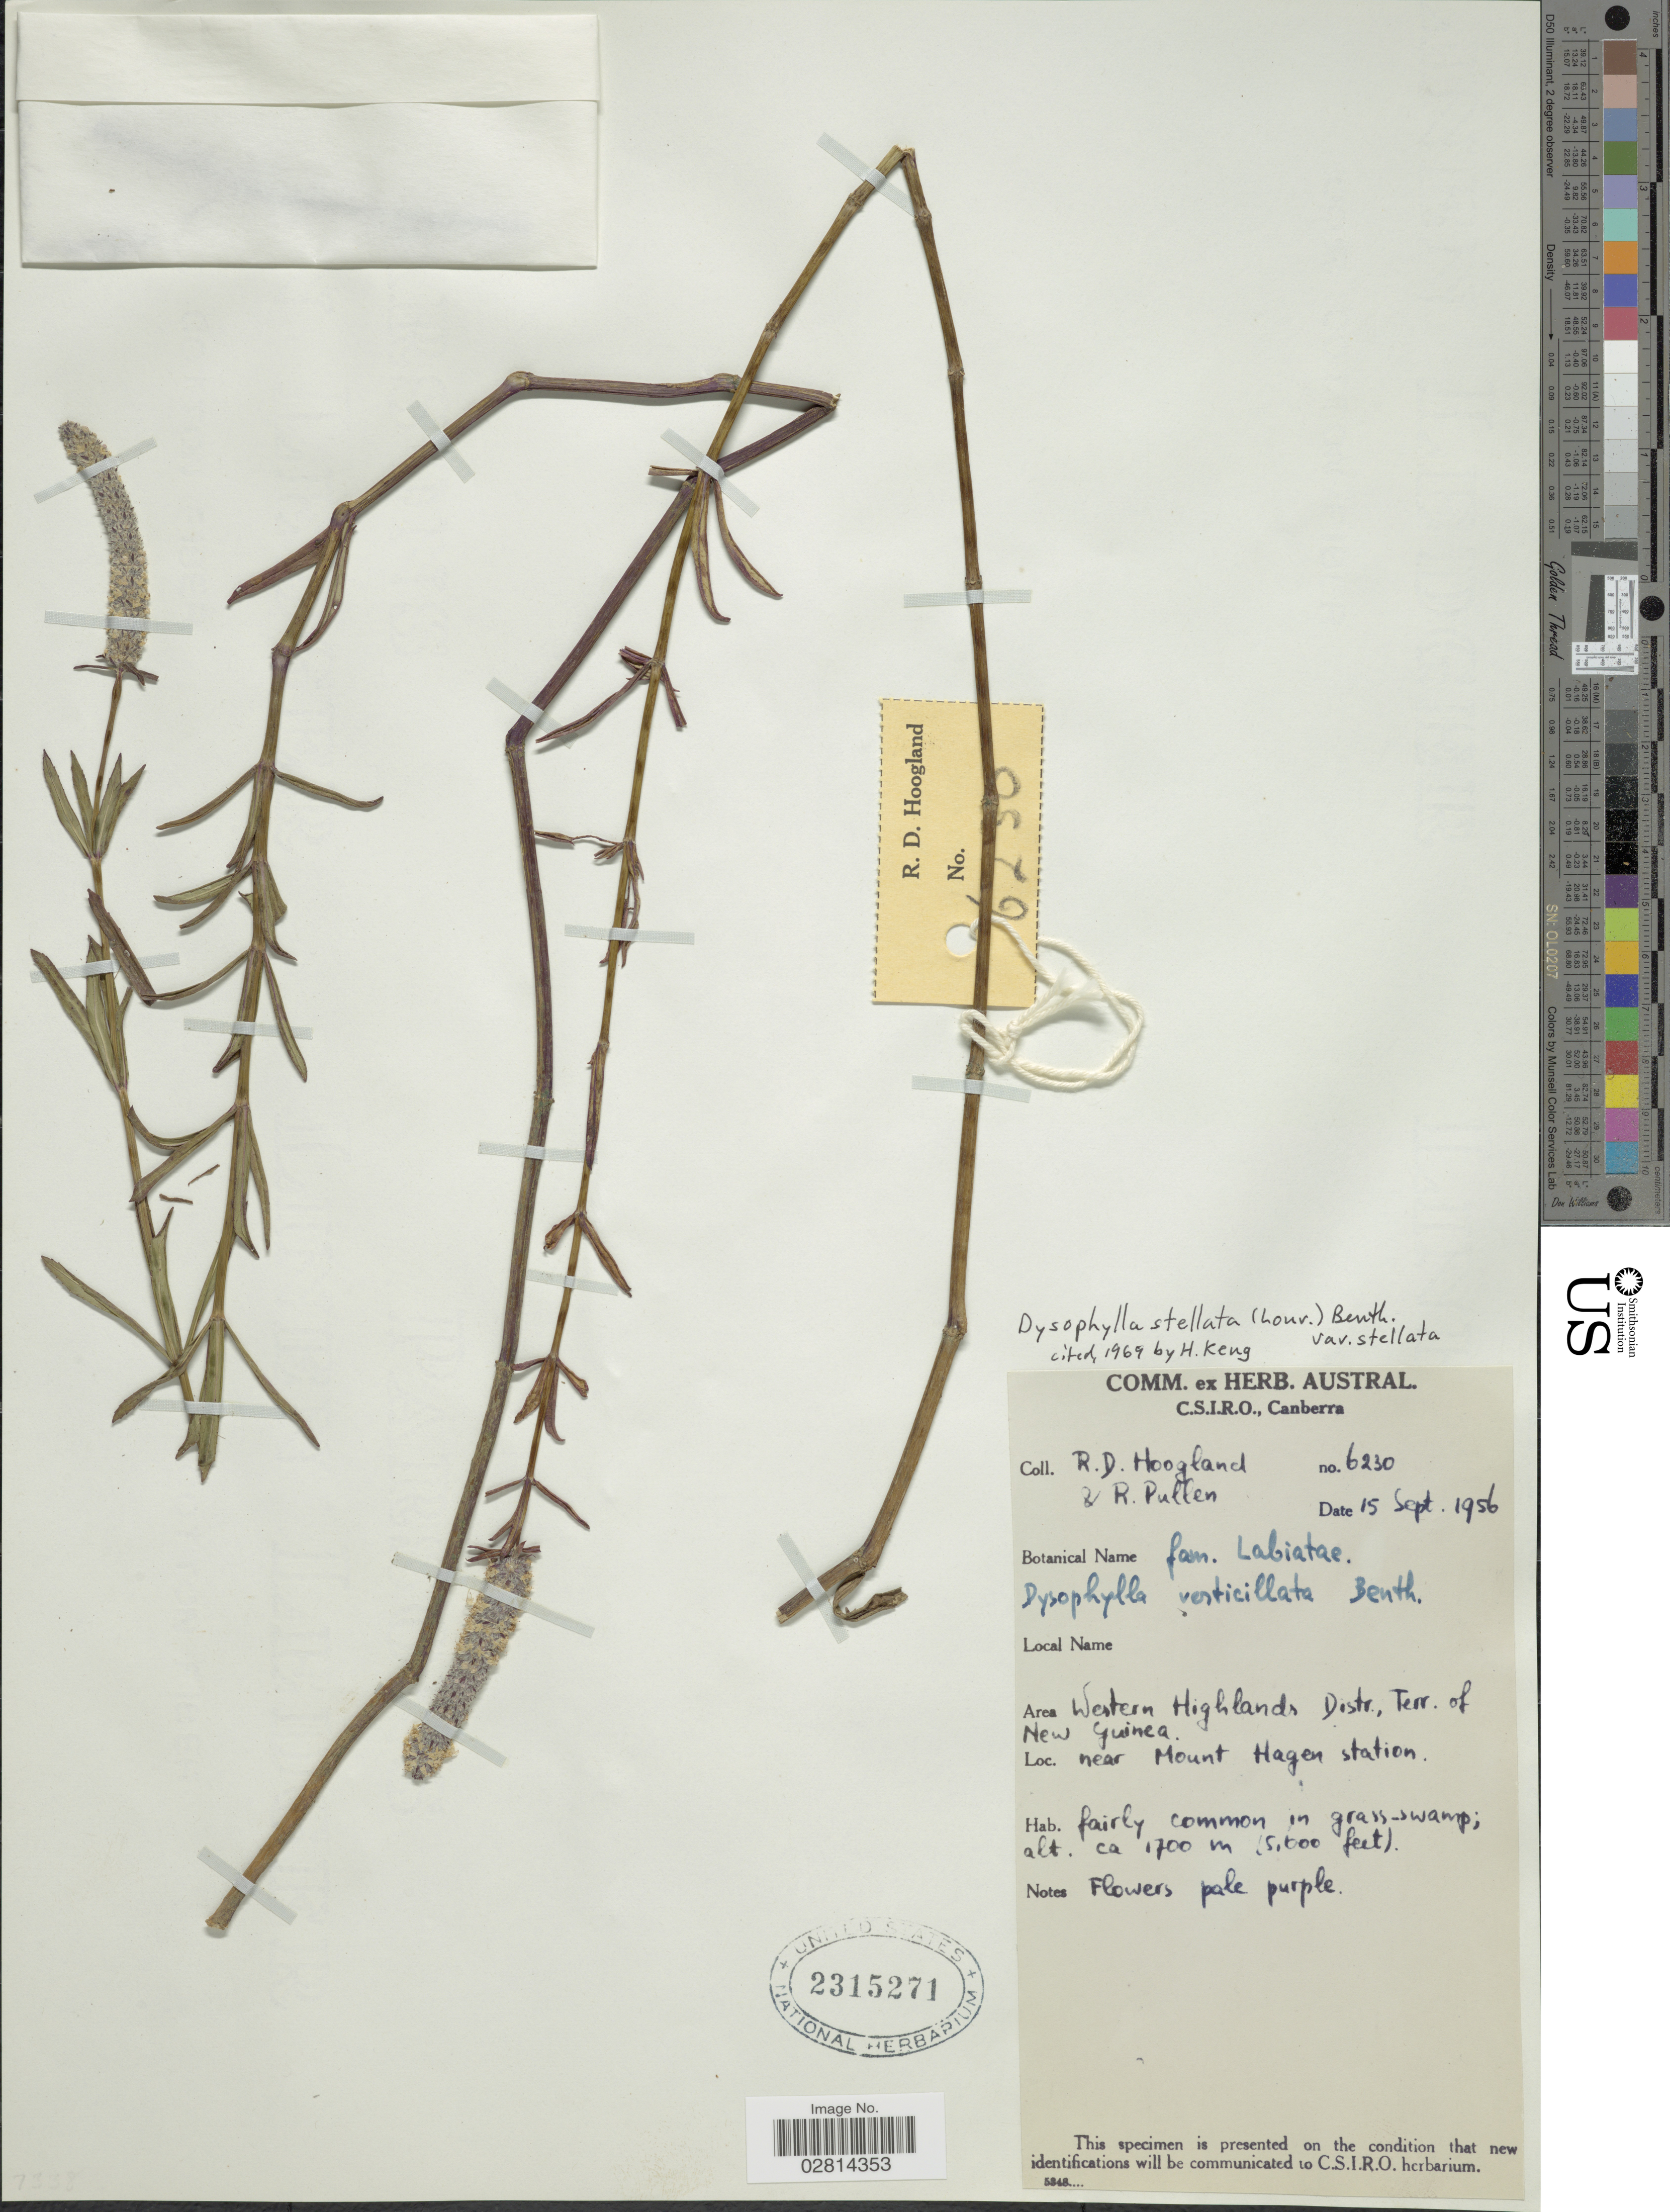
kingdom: Plantae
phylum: Tracheophyta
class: Magnoliopsida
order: Lamiales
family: Lamiaceae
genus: Pogostemon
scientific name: Pogostemon stellatus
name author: (Lour.) Kuntze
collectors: R. D. Hoogland & R. Pullen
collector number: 6230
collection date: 1956-09-15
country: Papua New Guinea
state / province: Western Highlands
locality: Western Highlands Distr., Terr. of New Guinea. Near Mount Hagen station.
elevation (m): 1700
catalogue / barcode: US 2315271